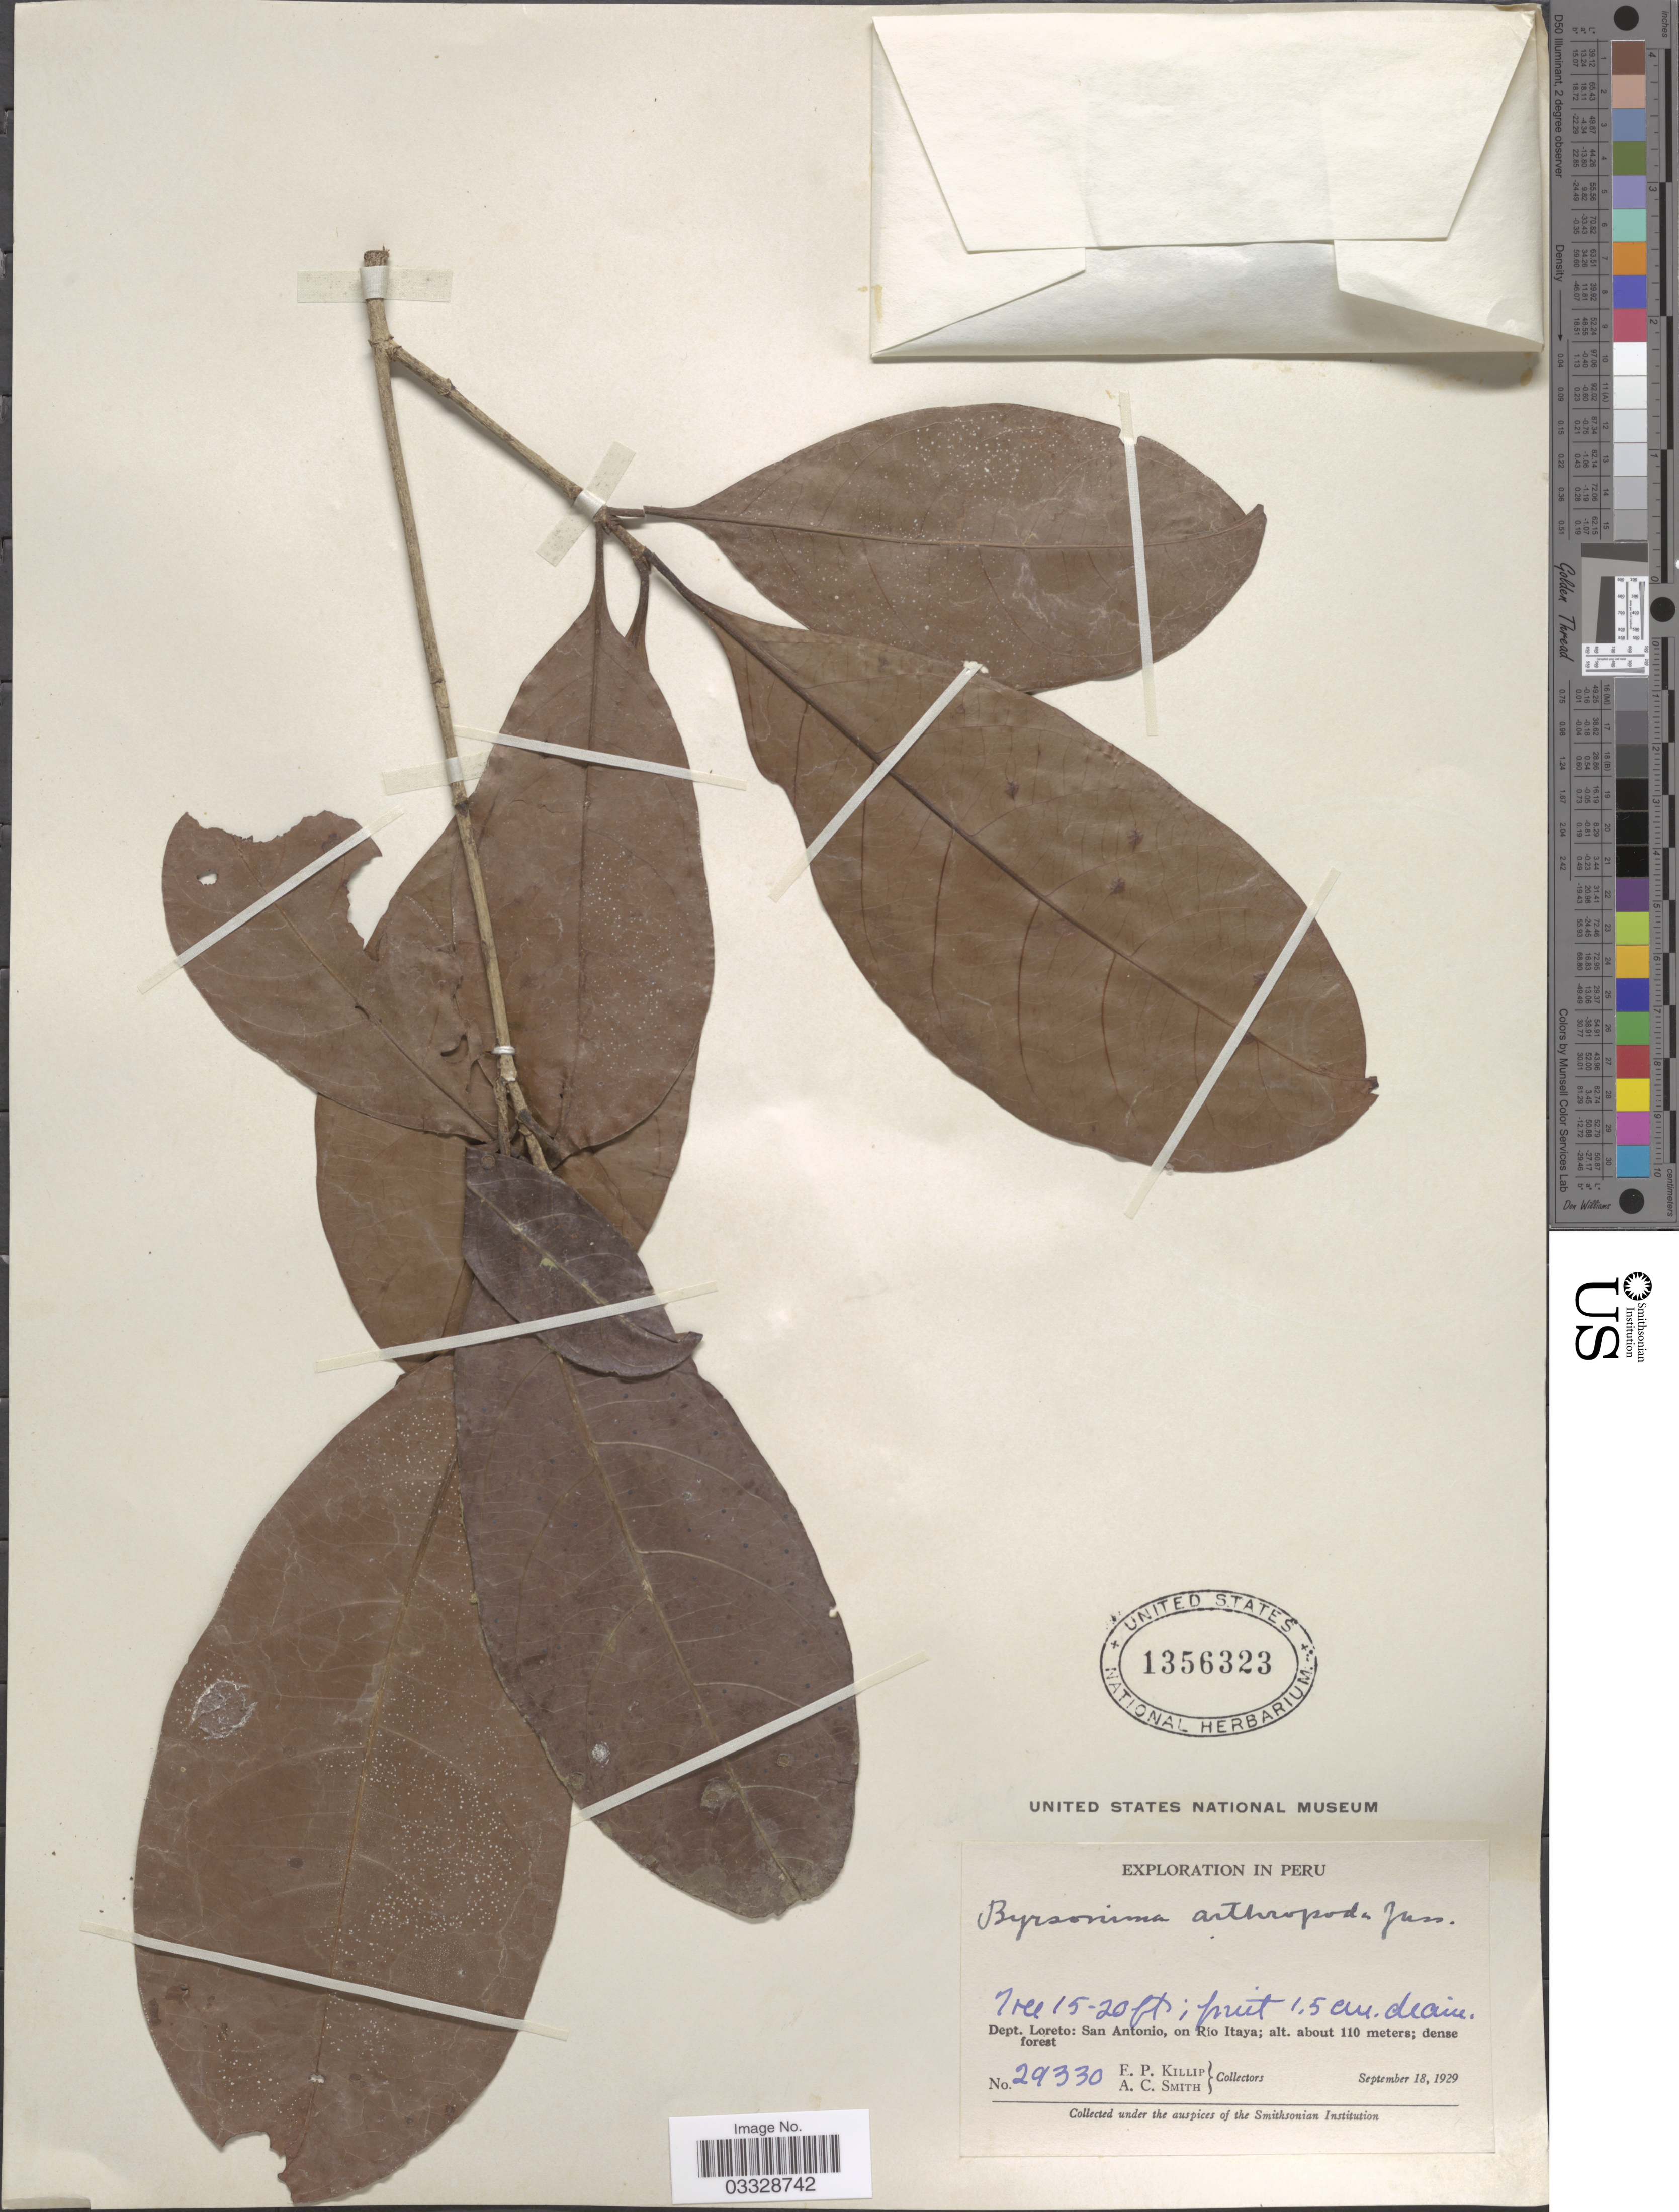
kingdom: Plantae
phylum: Tracheophyta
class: Magnoliopsida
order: Malpighiales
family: Malpighiaceae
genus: Byrsonima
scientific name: Byrsonima arthropoda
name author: A. Juss.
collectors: E. P. Killip & A. C. Smith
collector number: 29330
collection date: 1929-09-18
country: Peru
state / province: Loreto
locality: Dept. Loreto: San Antonio, on Río Itaya.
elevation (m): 110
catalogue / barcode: US 1356323